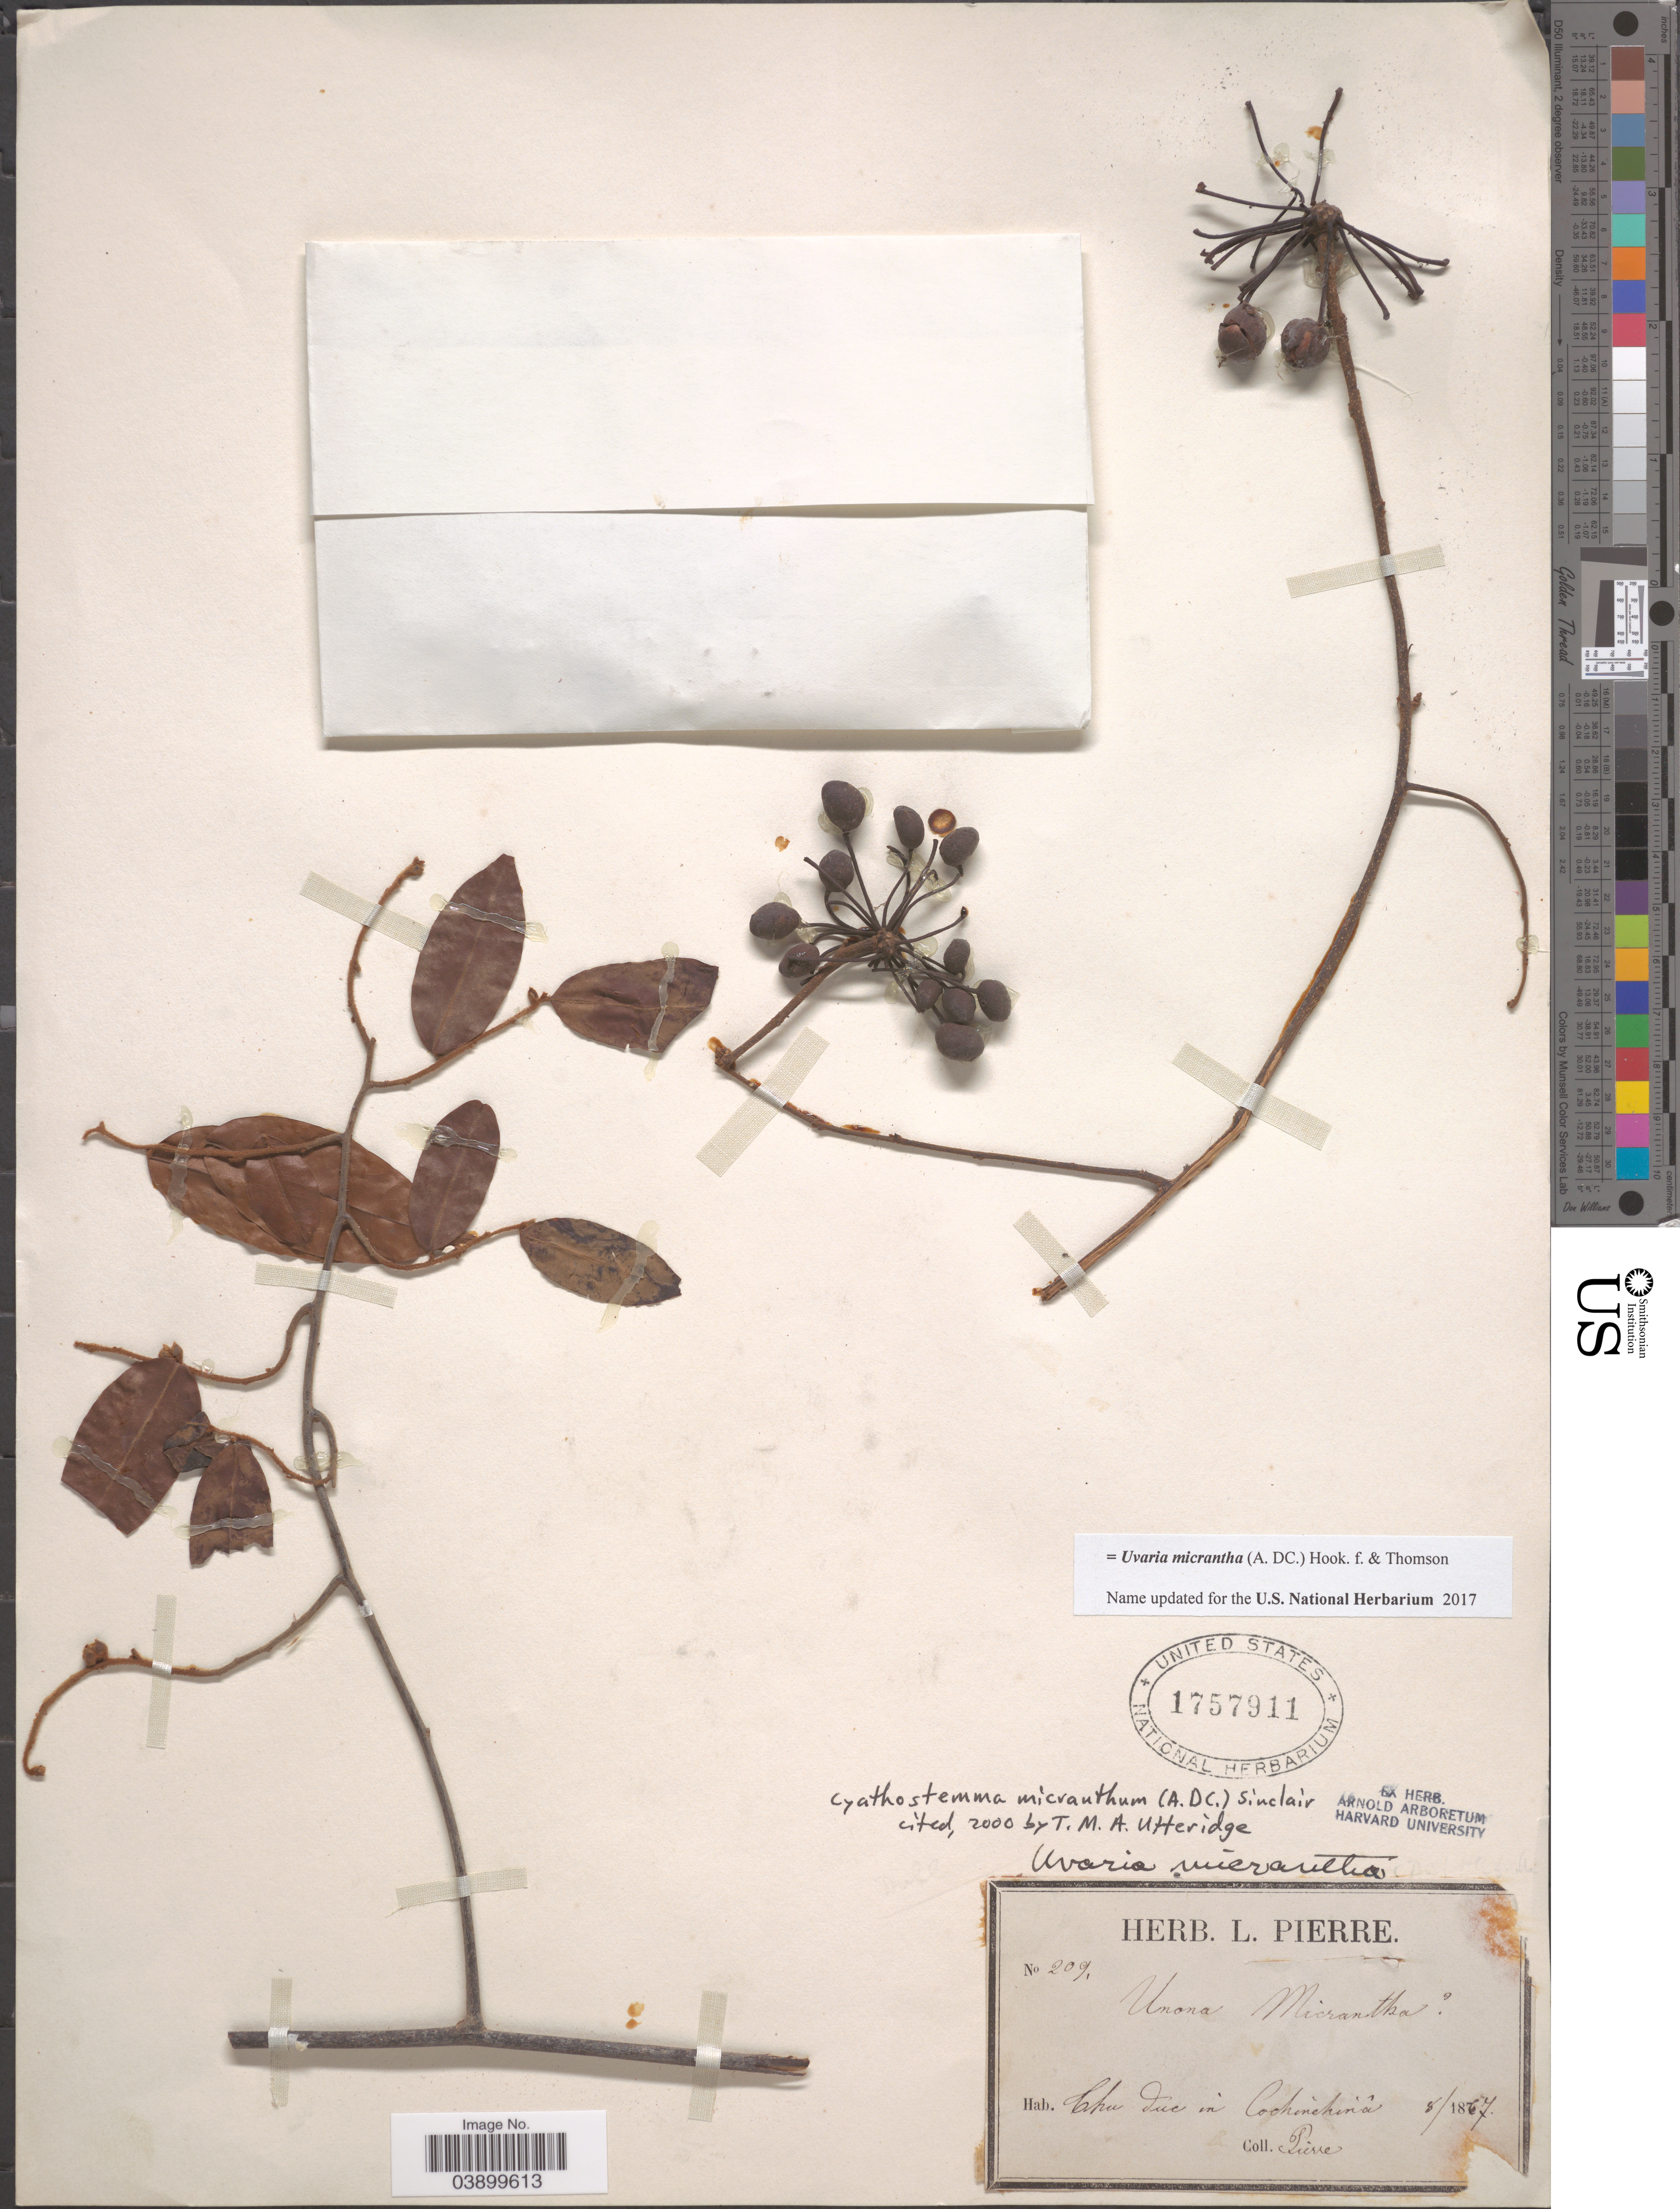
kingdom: Plantae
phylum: Tracheophyta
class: Magnoliopsida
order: Magnoliales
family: Annonaceae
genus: Uvaria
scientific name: Uvaria micrantha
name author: (A. DC.) Hook. f. & Thomson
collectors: L. Pierre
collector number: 209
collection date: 1867-08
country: Vietnam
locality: Thu duc in Cochinchina.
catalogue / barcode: US 1757911